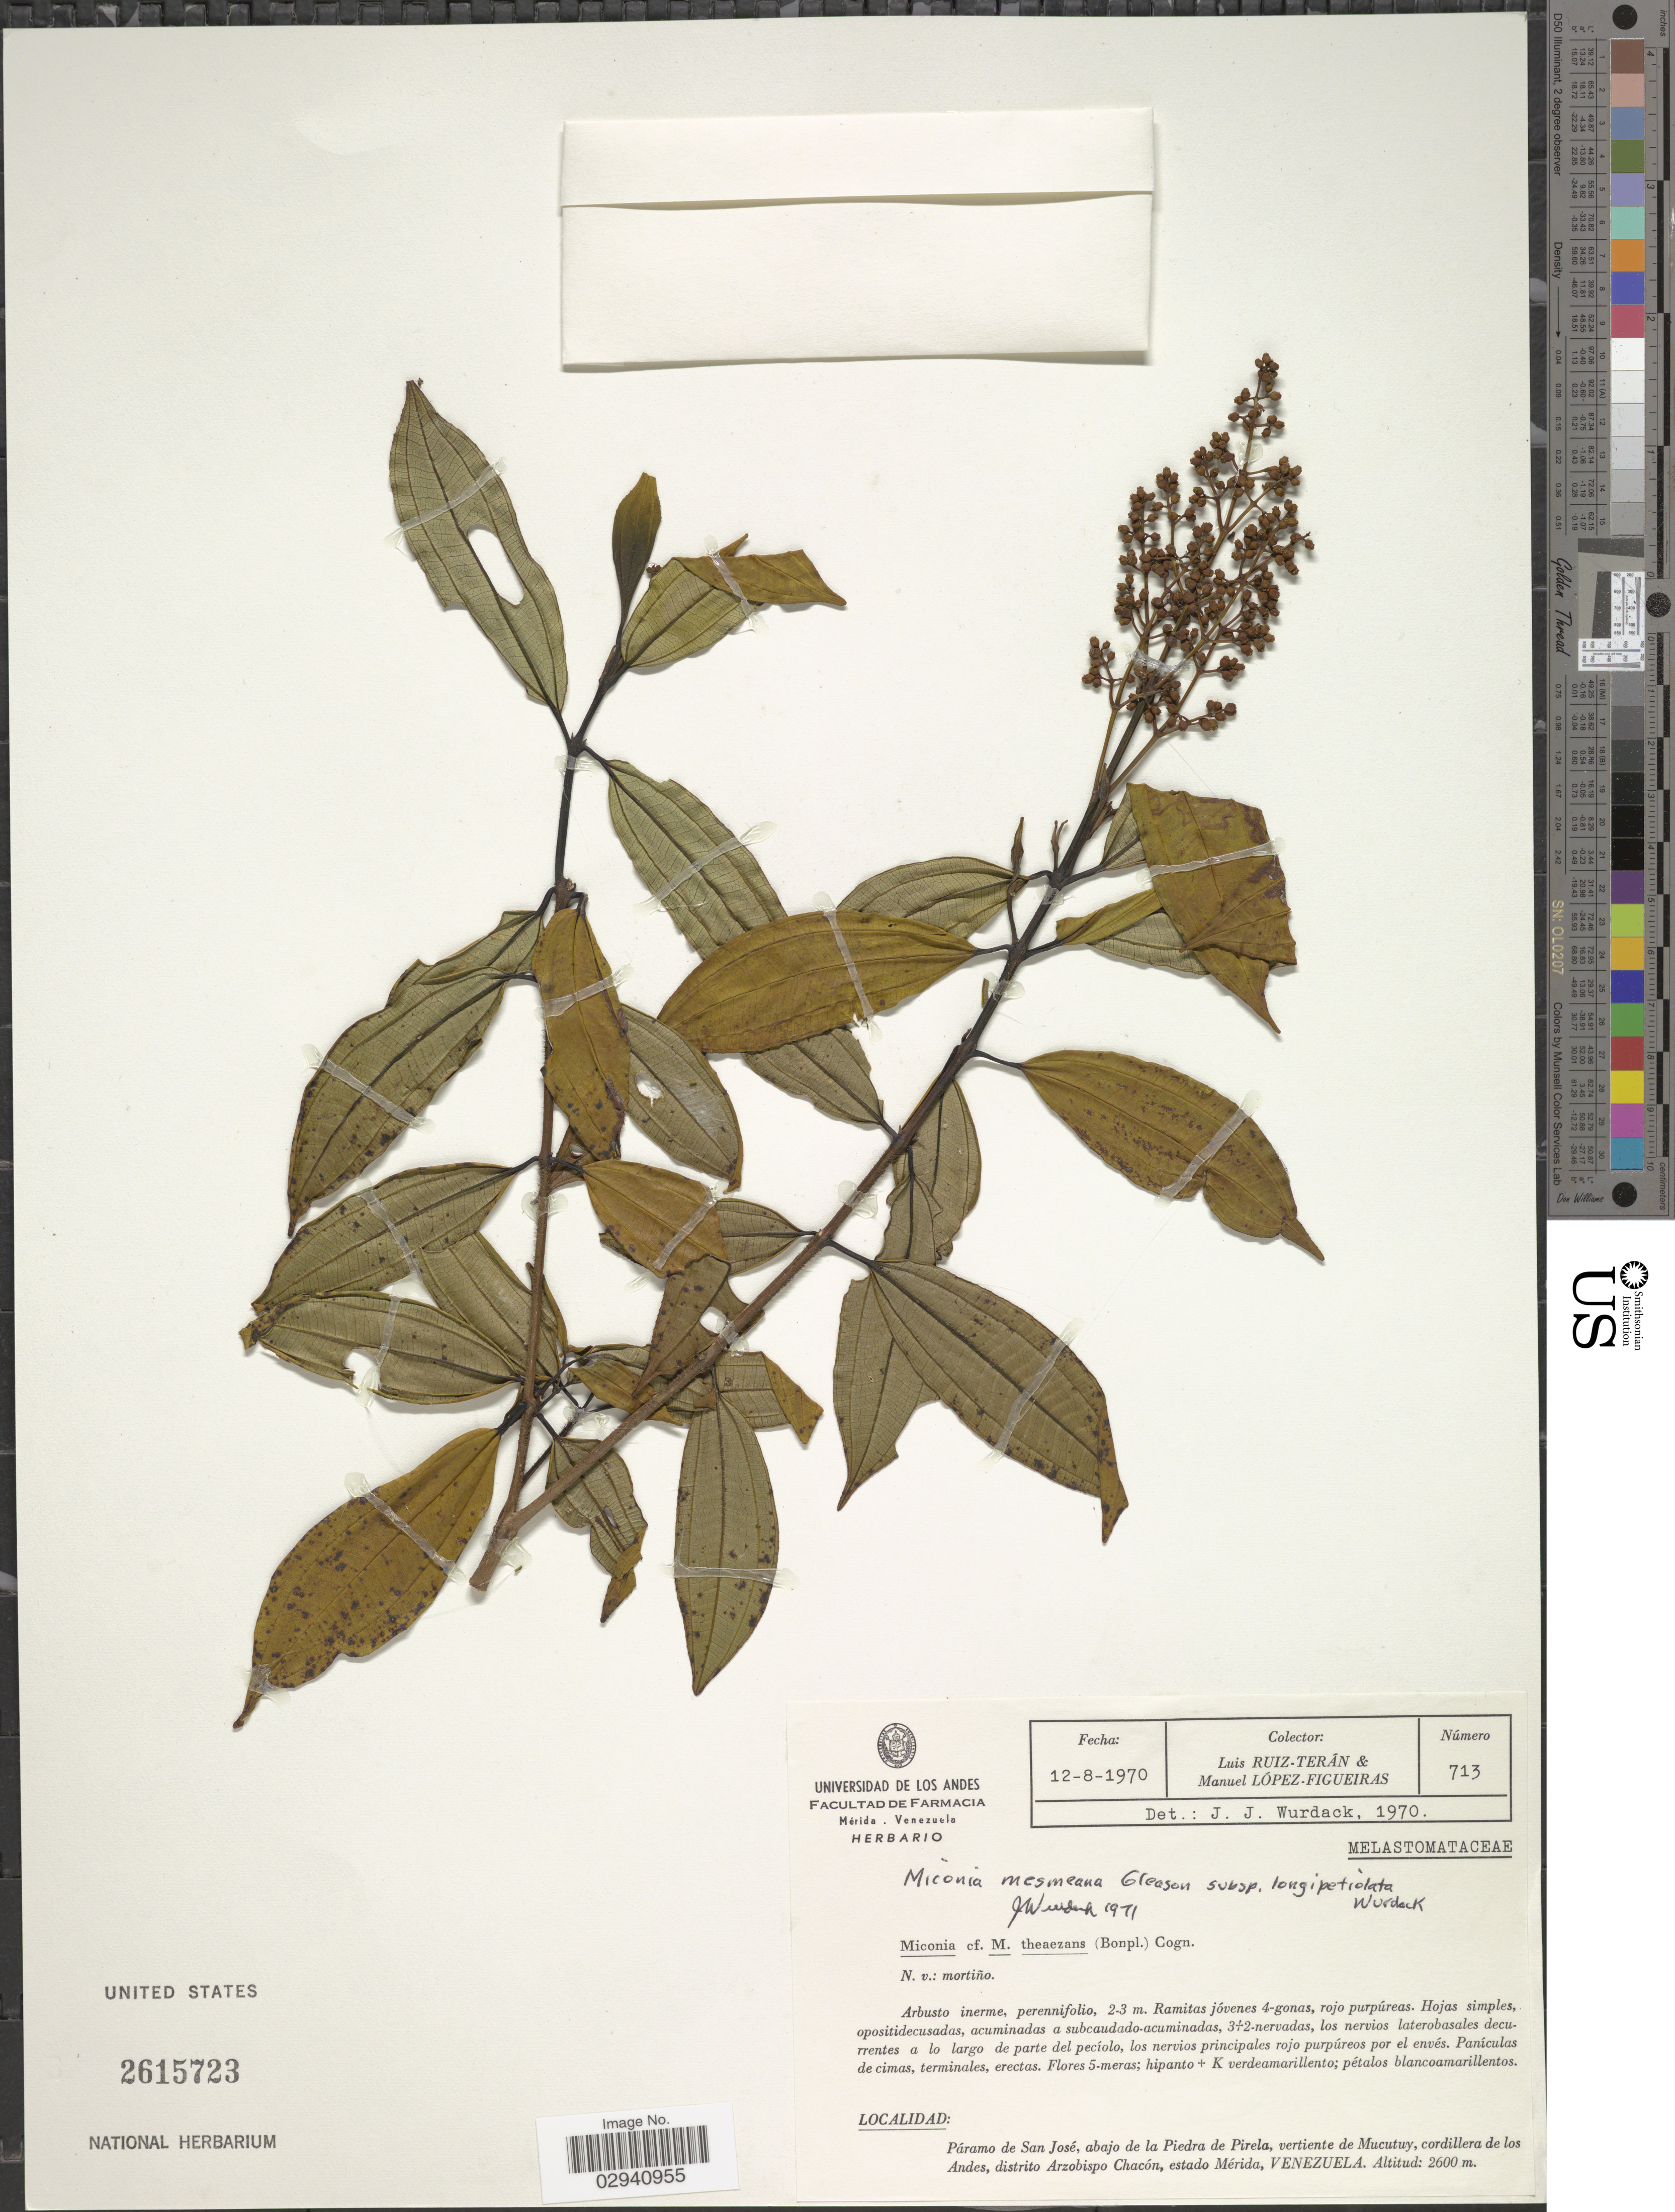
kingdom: Plantae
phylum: Tracheophyta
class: Magnoliopsida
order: Myrtales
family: Melastomataceae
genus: Miconia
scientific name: Miconia mesmeana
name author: Gleason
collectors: L. Teran & M. López Figueiras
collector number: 713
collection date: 1970-08-12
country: Venezuela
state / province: Mérida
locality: Páramo de San José, abajo de la Piedra de Pirela, vertiente de Mucutuy, cordillera de los Andes, distrito Arzobispo Chacón, estado Mérida.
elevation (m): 2600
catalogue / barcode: US 2615723